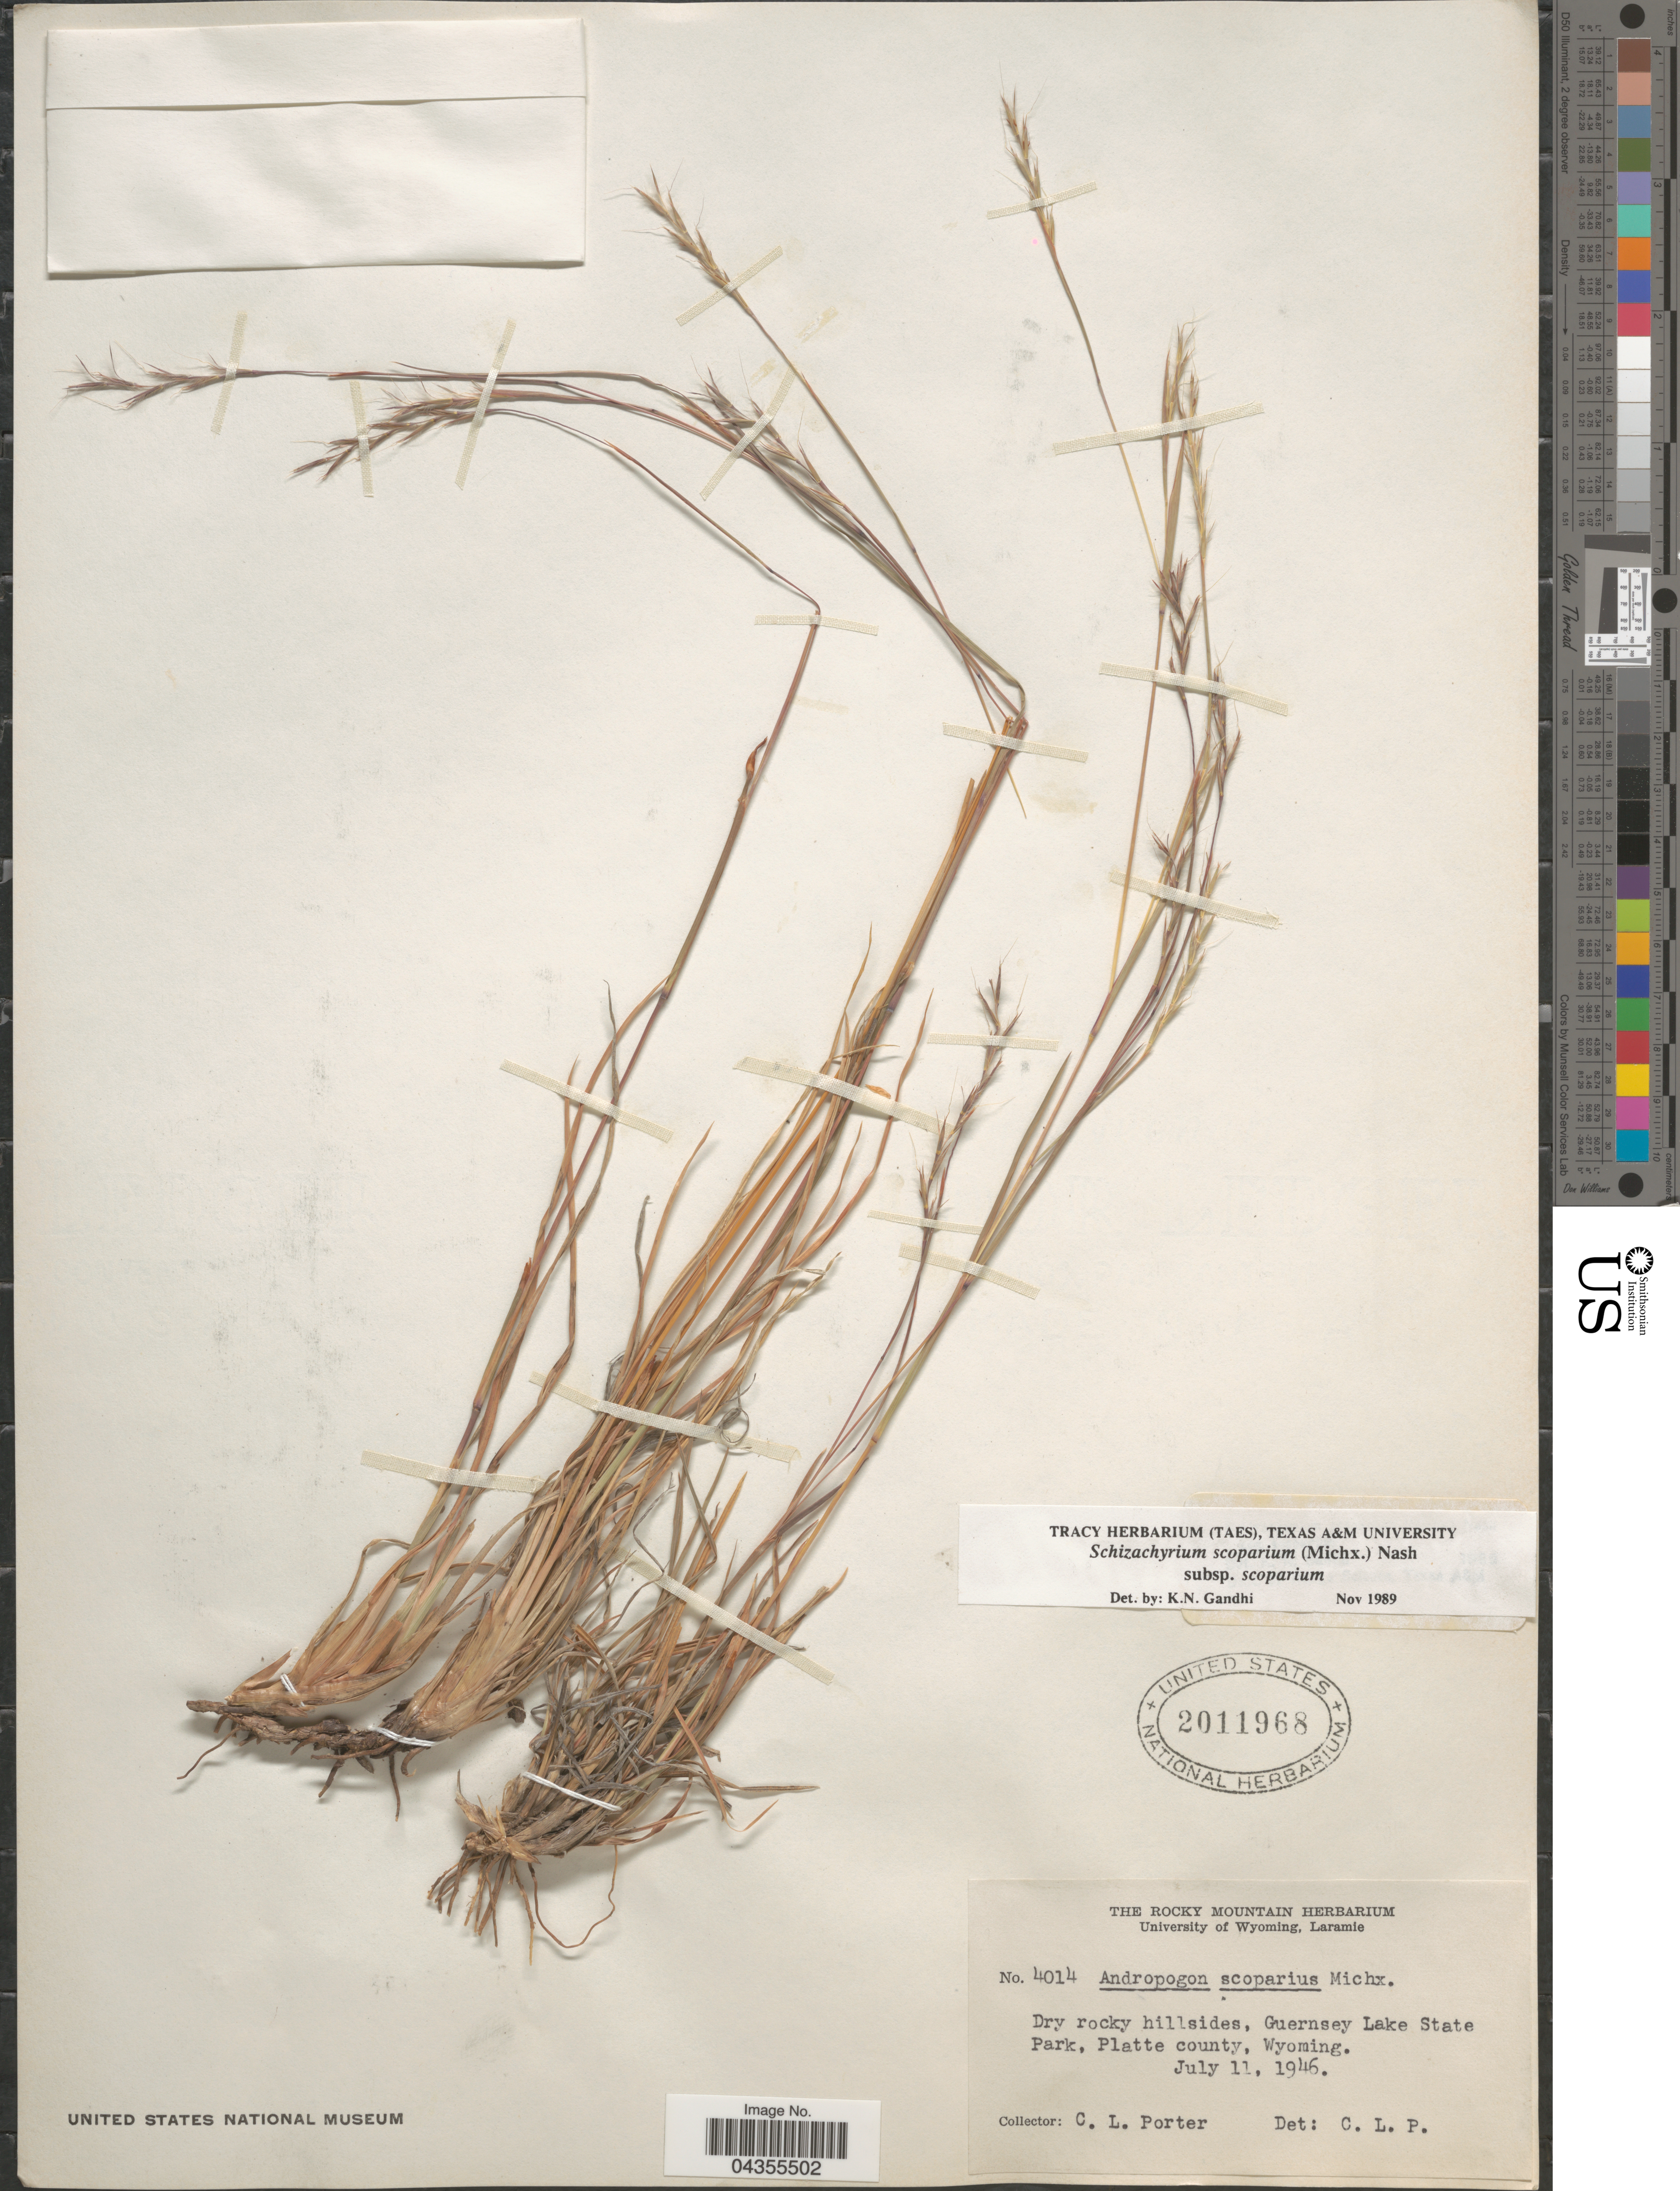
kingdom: Plantae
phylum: Tracheophyta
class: Liliopsida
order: Poales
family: Poaceae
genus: Schizachyrium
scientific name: Schizachyrium scoparium var. scoparium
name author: (Michx.) Nash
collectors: C. L. Porter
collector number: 4014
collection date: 1946-07-11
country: United States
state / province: Wyoming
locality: Dry rocky hillsides, Guernsey Lake State Park, Platte county.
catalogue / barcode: US 2011968